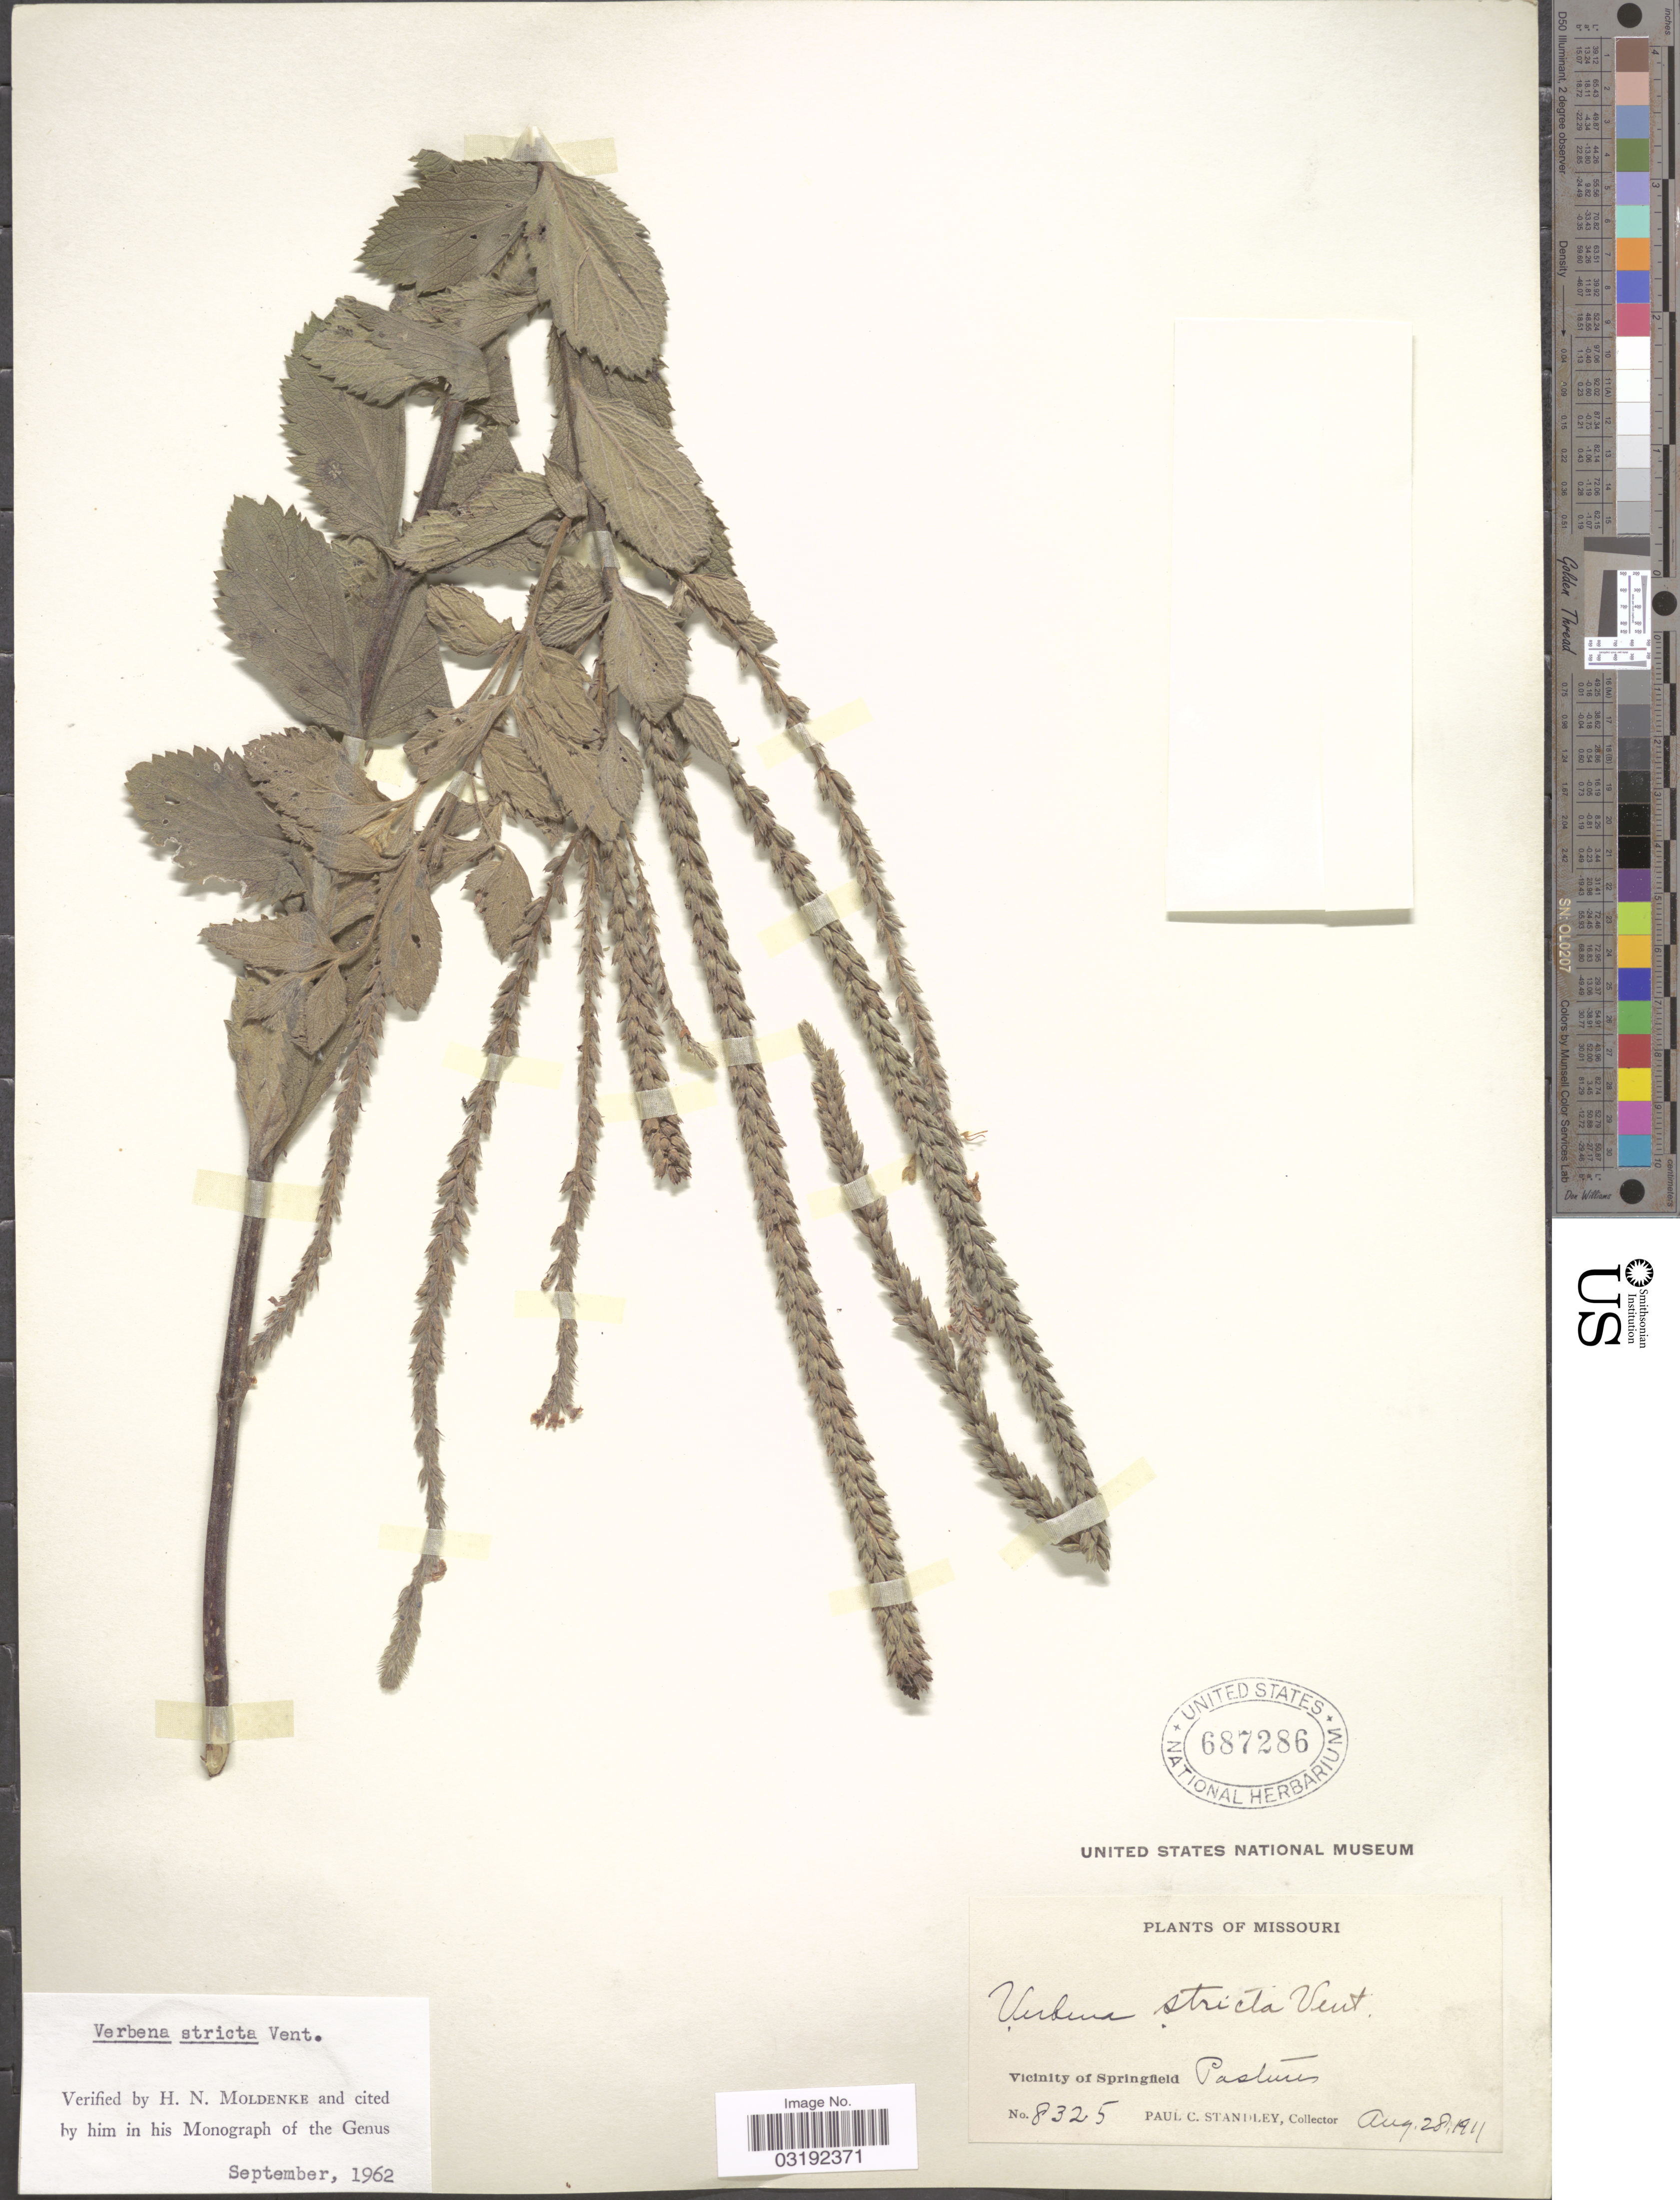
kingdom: Plantae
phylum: Tracheophyta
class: Magnoliopsida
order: Lamiales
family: Verbenaceae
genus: Verbena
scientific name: Verbena stricta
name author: Vent.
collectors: P. C. Standley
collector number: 8325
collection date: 1911-08-28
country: United States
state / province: Missouri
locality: Vicinity of Springfield, Pastures.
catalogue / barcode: US 687286